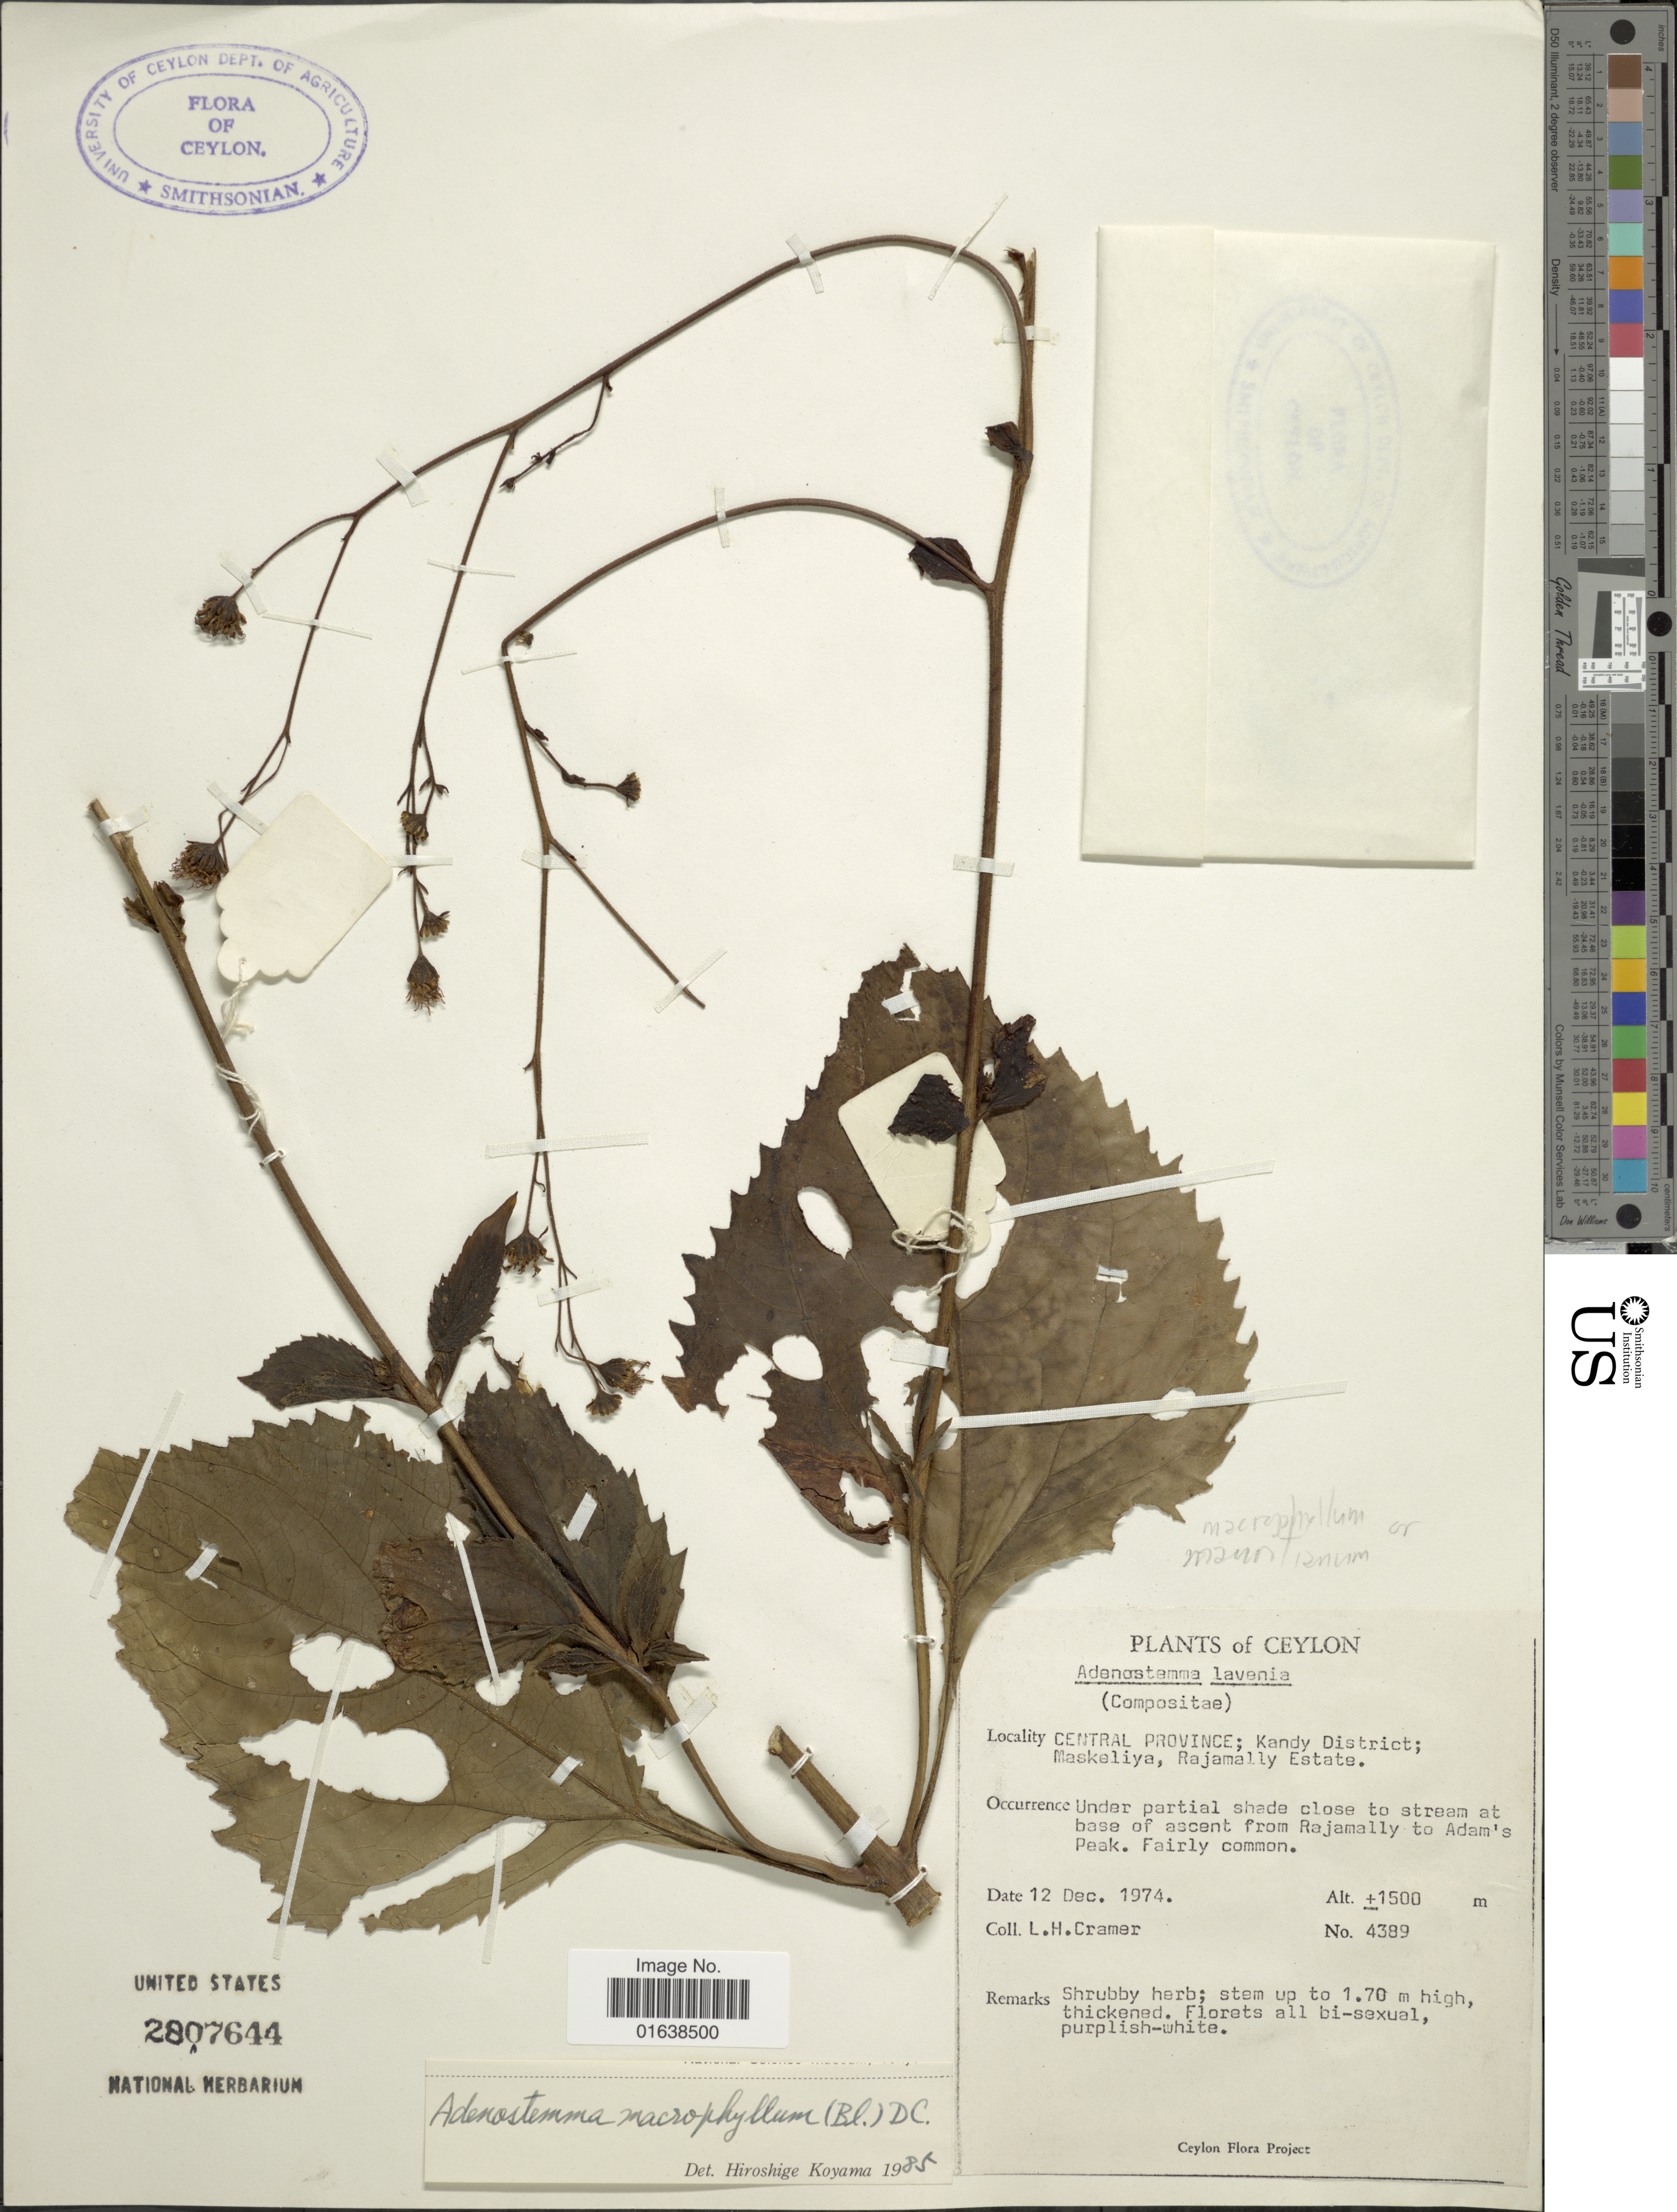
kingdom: Plantae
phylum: Tracheophyta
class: Magnoliopsida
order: Asterales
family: Asteraceae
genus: Adenostemma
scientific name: Adenostemma macrophyllum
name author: (Blume) DC.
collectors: L. H. Cramer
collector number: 4389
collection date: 1974-12-12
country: Sri Lanka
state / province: Central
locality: Ceylon. Central Province; Kandy District; Maskeliya, Rajamally Estate. Under partial shade close to stream at base of ascent from Rajamally to Adam's Peak.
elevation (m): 1500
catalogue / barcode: US 2807644